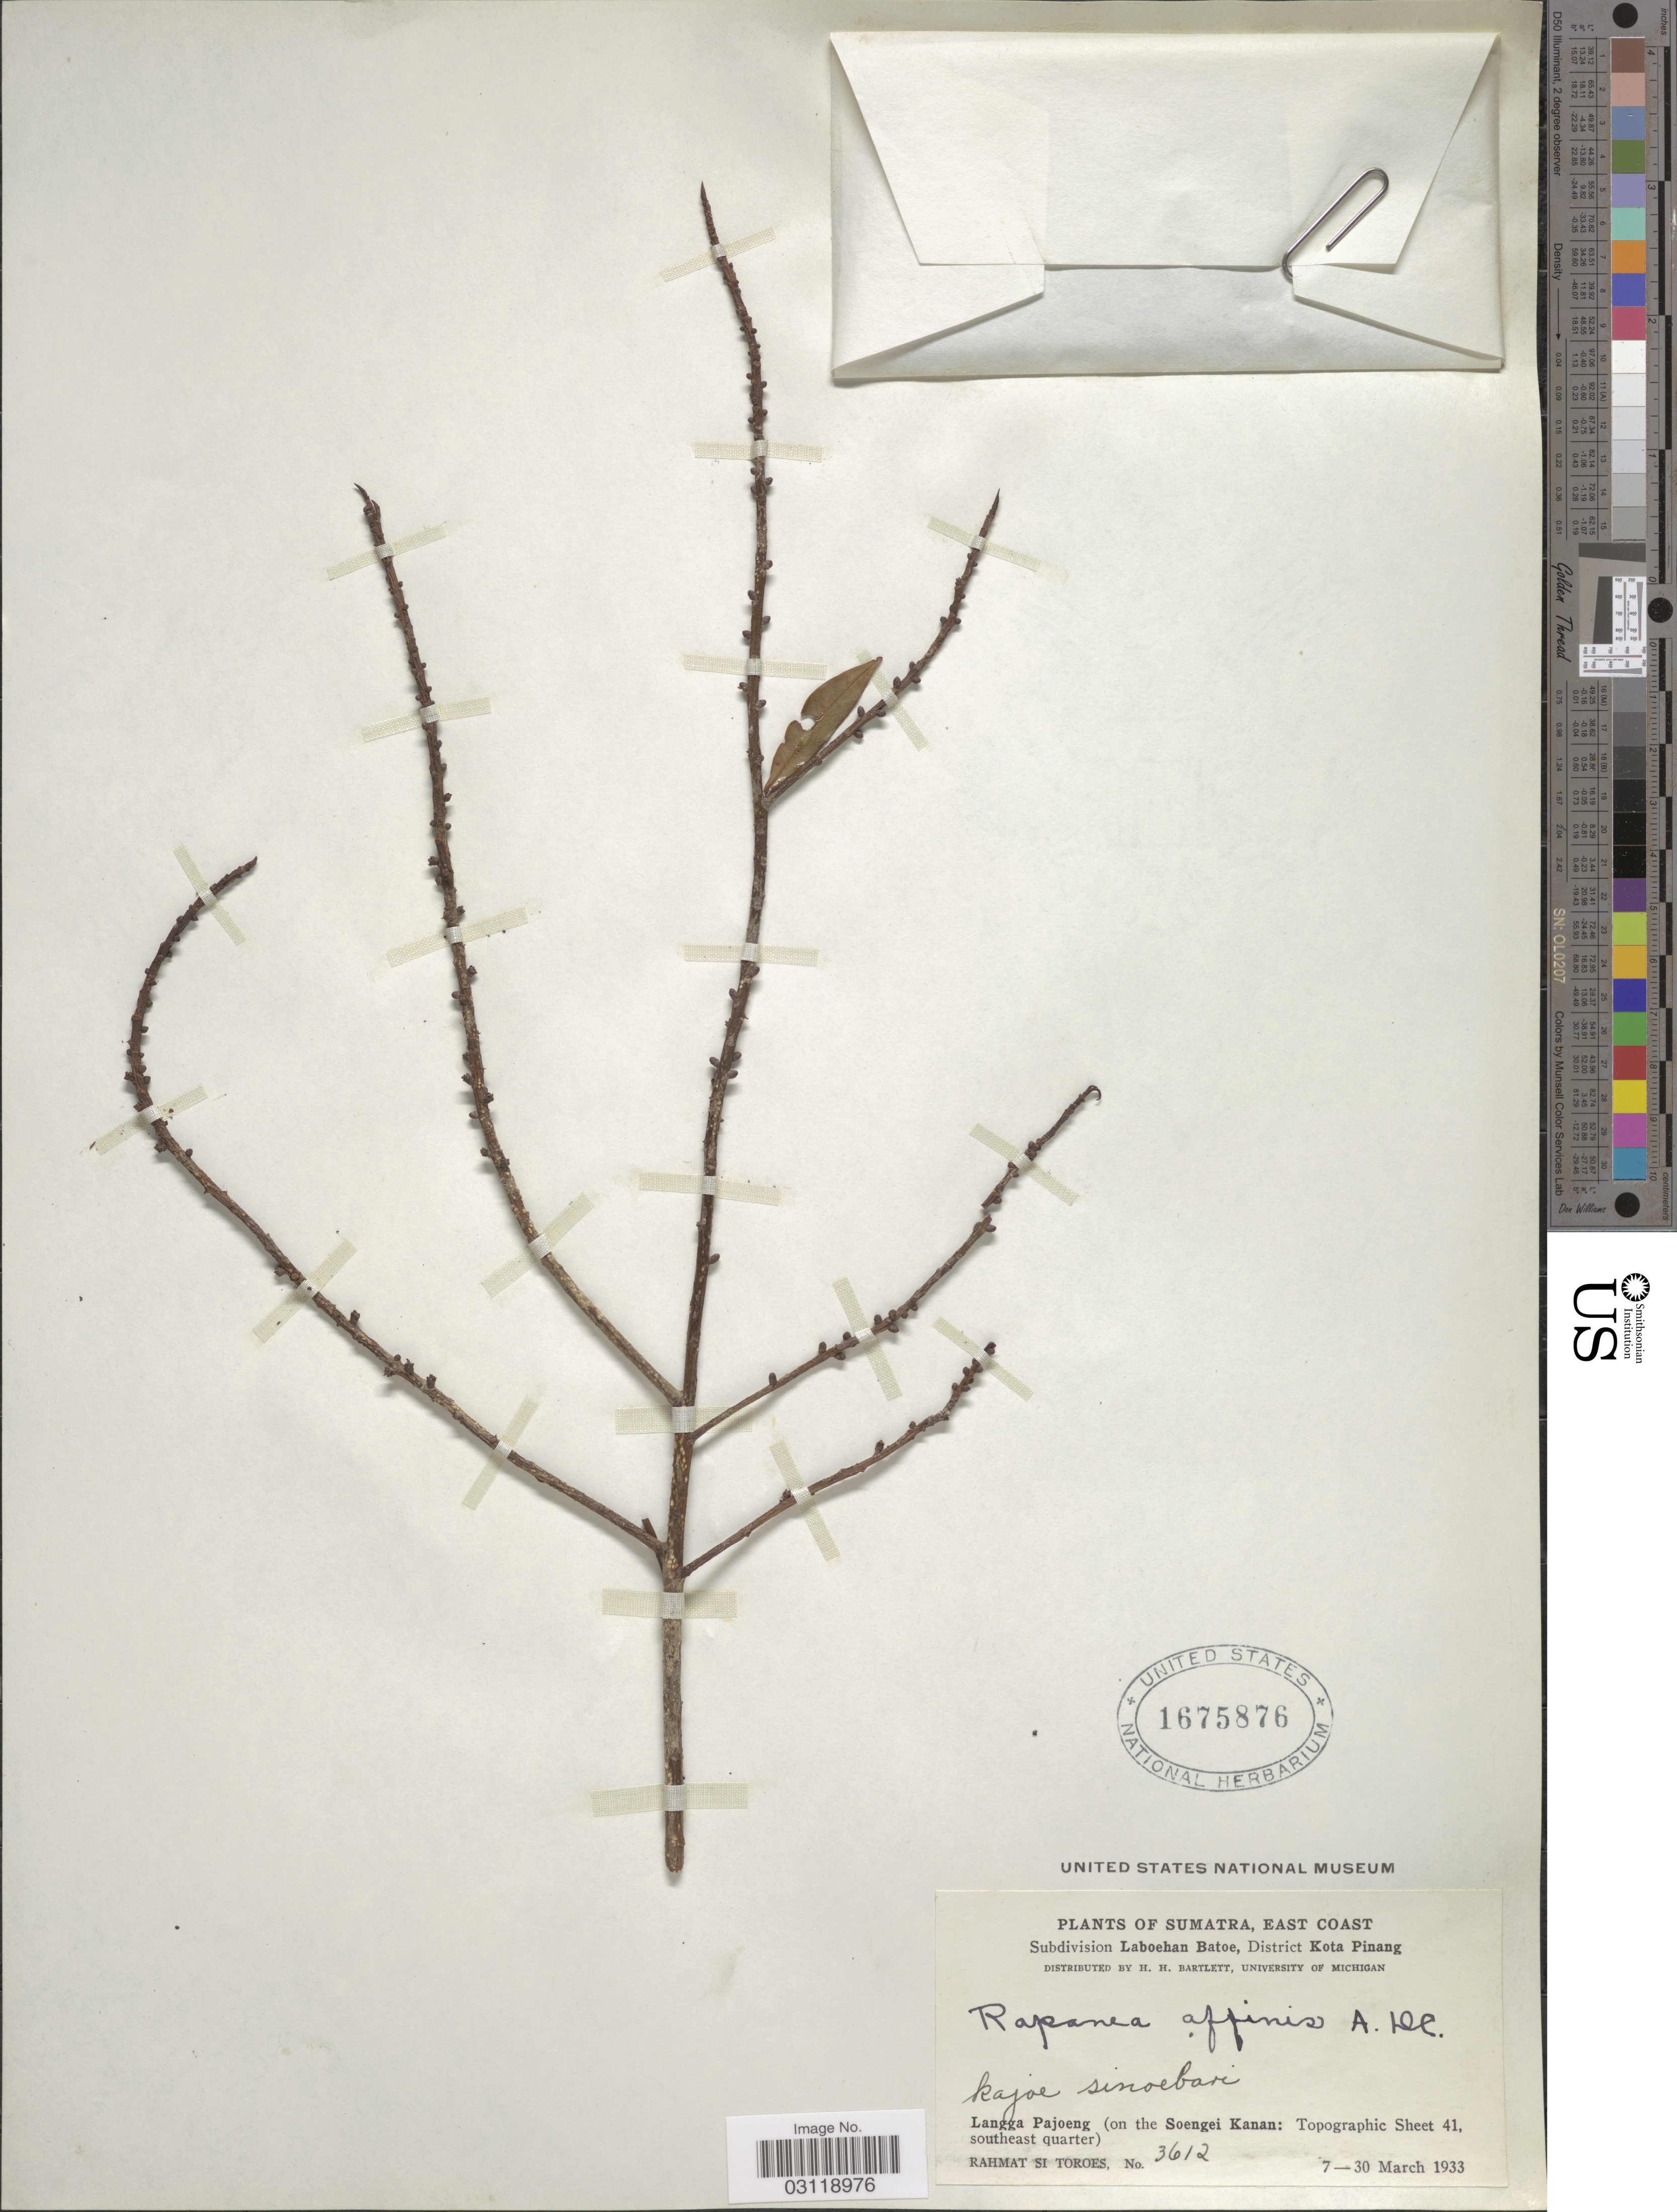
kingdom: Plantae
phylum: Tracheophyta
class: Magnoliopsida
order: Ericales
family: Primulaceae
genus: Rapanea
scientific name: Rapanea affinis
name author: (A. DC.) Mez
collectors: Rahmat Si Boeea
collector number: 3612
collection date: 1933-03-07/1933-03-30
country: Indonesia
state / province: Sumatra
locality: East Coast. Subdivision Laboehan Batoe, District Kota Pinang. Langga Pajoeng (on the Soengei Kanan: Topographic Sheet 41, southeast quarter).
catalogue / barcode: US 1675876